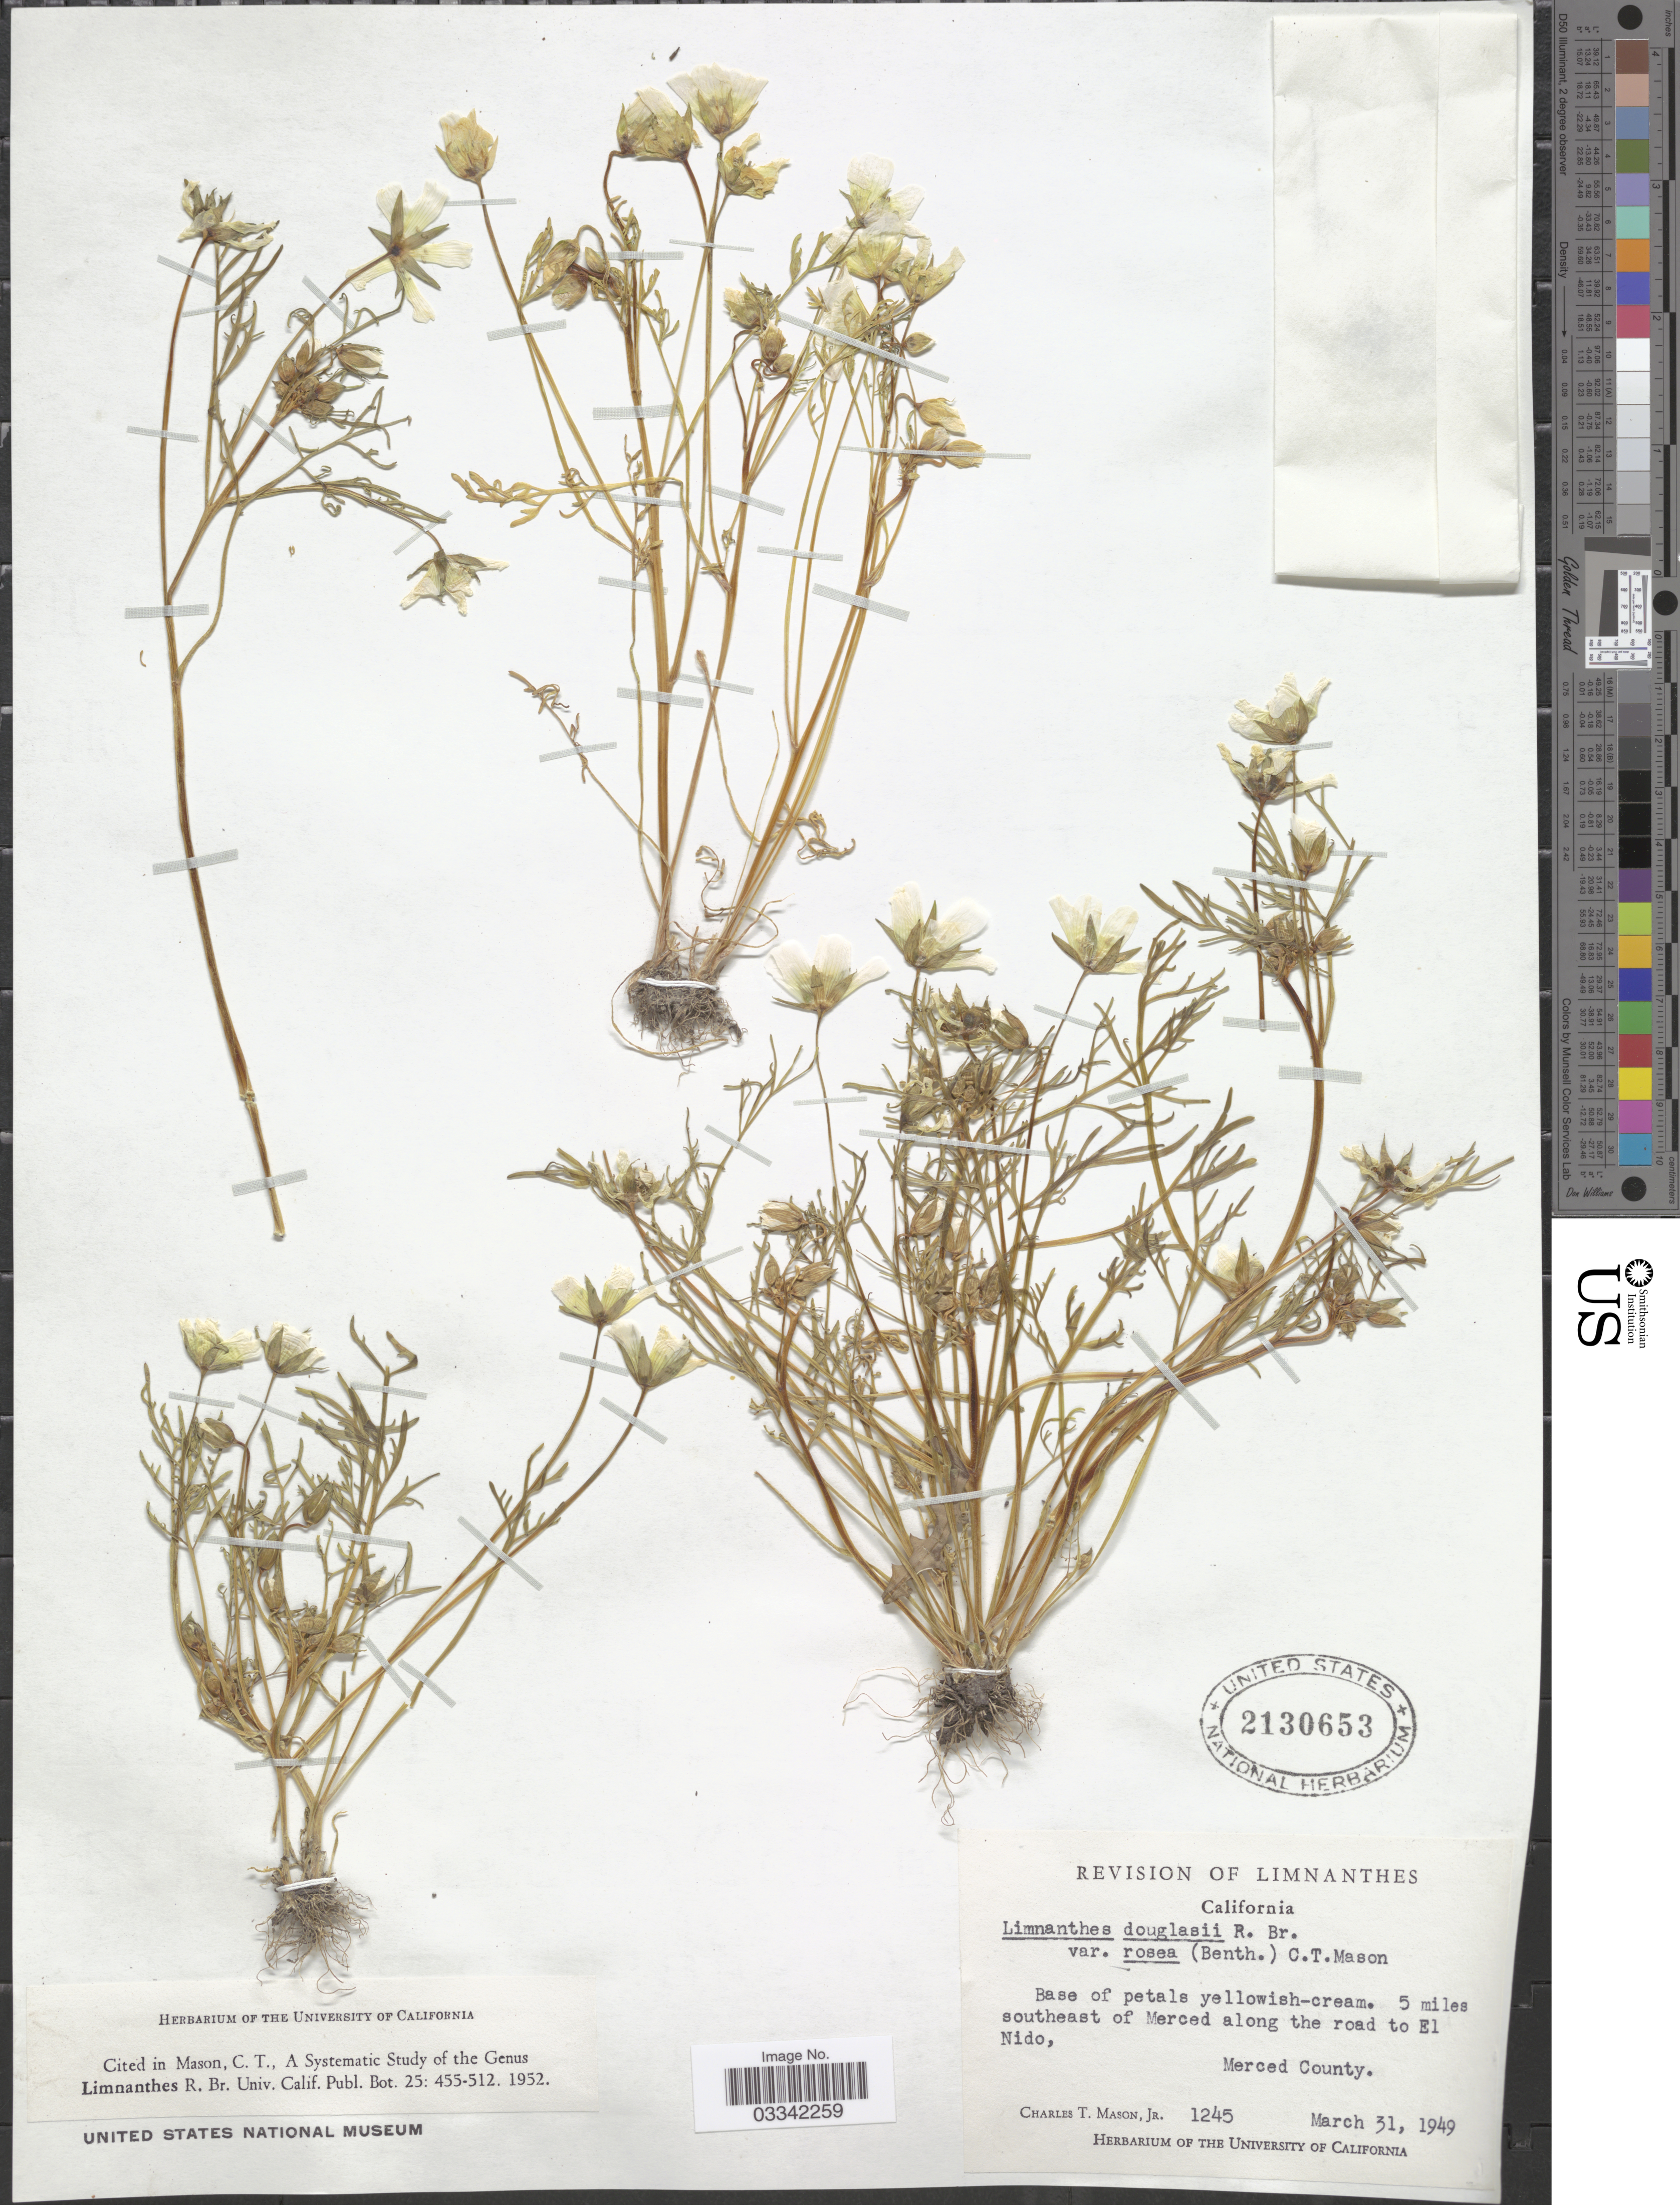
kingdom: Plantae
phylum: Tracheophyta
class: Magnoliopsida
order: Brassicales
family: Limnanthaceae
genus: Limnanthes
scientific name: Limnanthes douglasii var. rosea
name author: (Hartw. ex Benth.) Mason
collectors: C. T. Mason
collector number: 1245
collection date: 1949-03-31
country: United States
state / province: California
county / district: Merced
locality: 5 miles southeast of Merced along the road to El Nido, Merced County.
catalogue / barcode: US 2130653